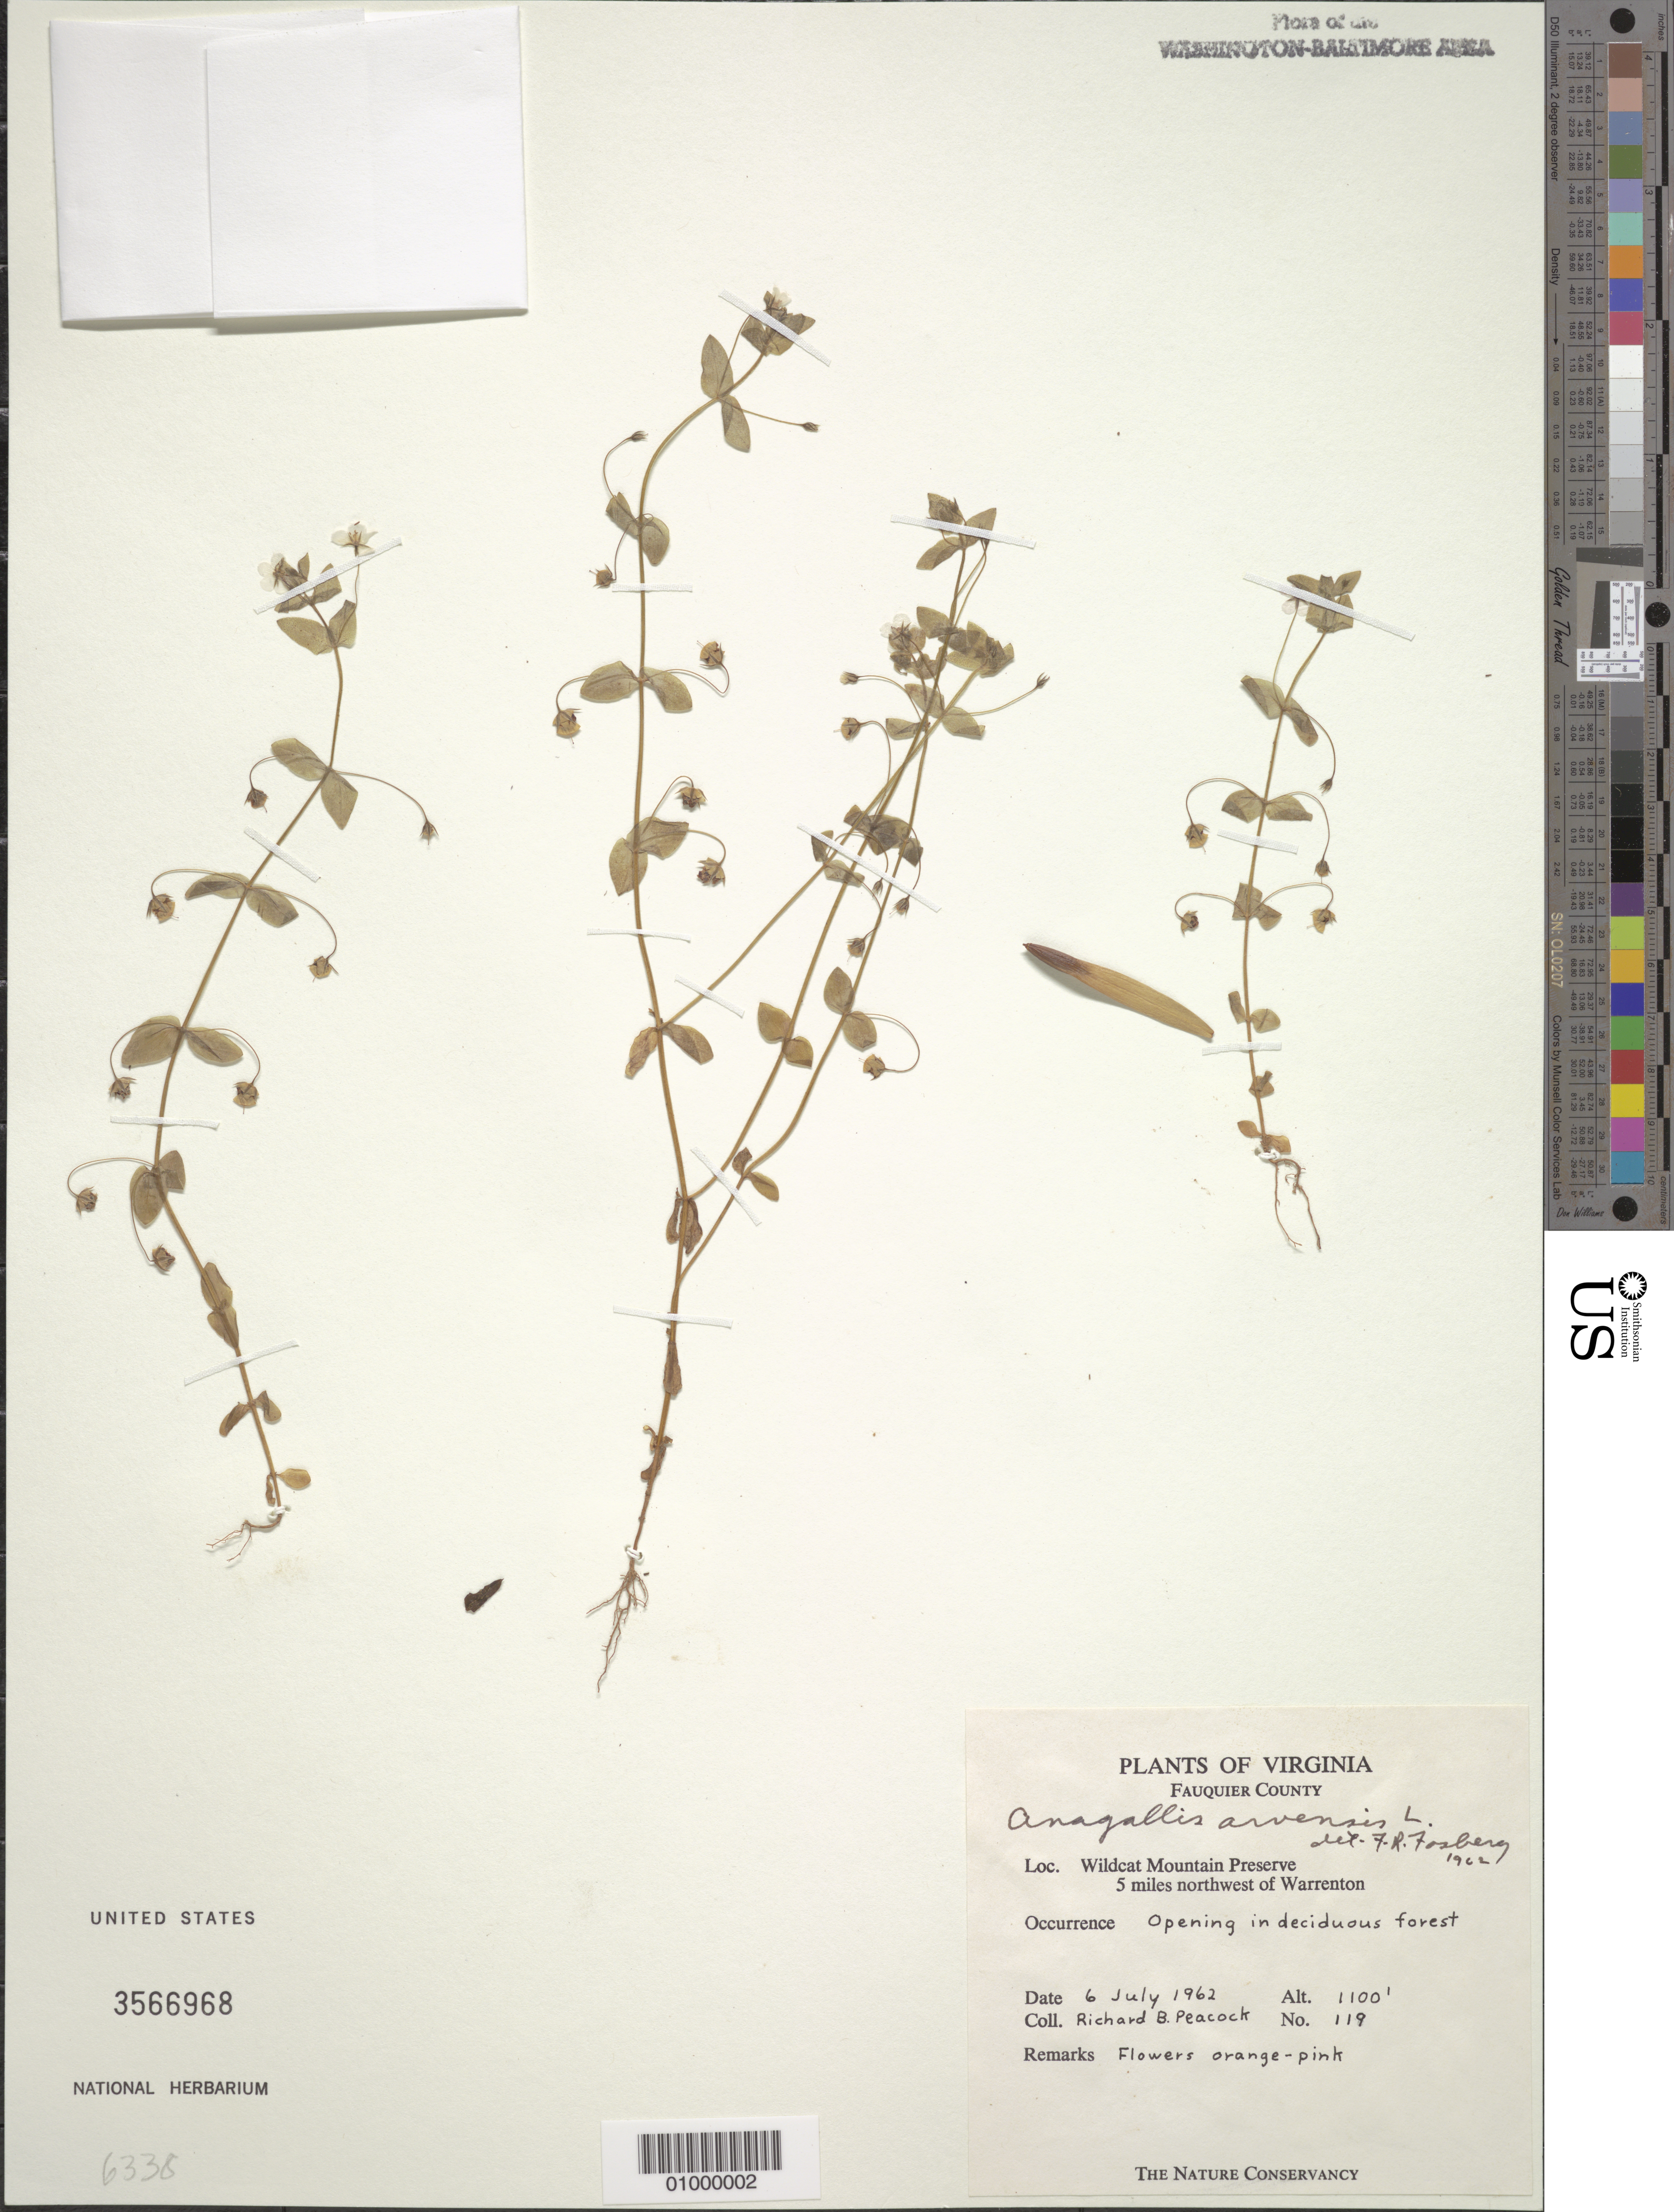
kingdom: Plantae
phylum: Tracheophyta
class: Magnoliopsida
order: Ericales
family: Primulaceae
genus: Anagallis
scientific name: Anagallis arvensis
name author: L.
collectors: R. Peacock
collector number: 119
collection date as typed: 6 Jul 1962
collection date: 1962-07-06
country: United States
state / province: Virginia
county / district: Fauquier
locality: Wildcat Mountain Preserve, 5 miles northwest of Warrenton.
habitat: opening in deciduous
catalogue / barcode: US 3566968